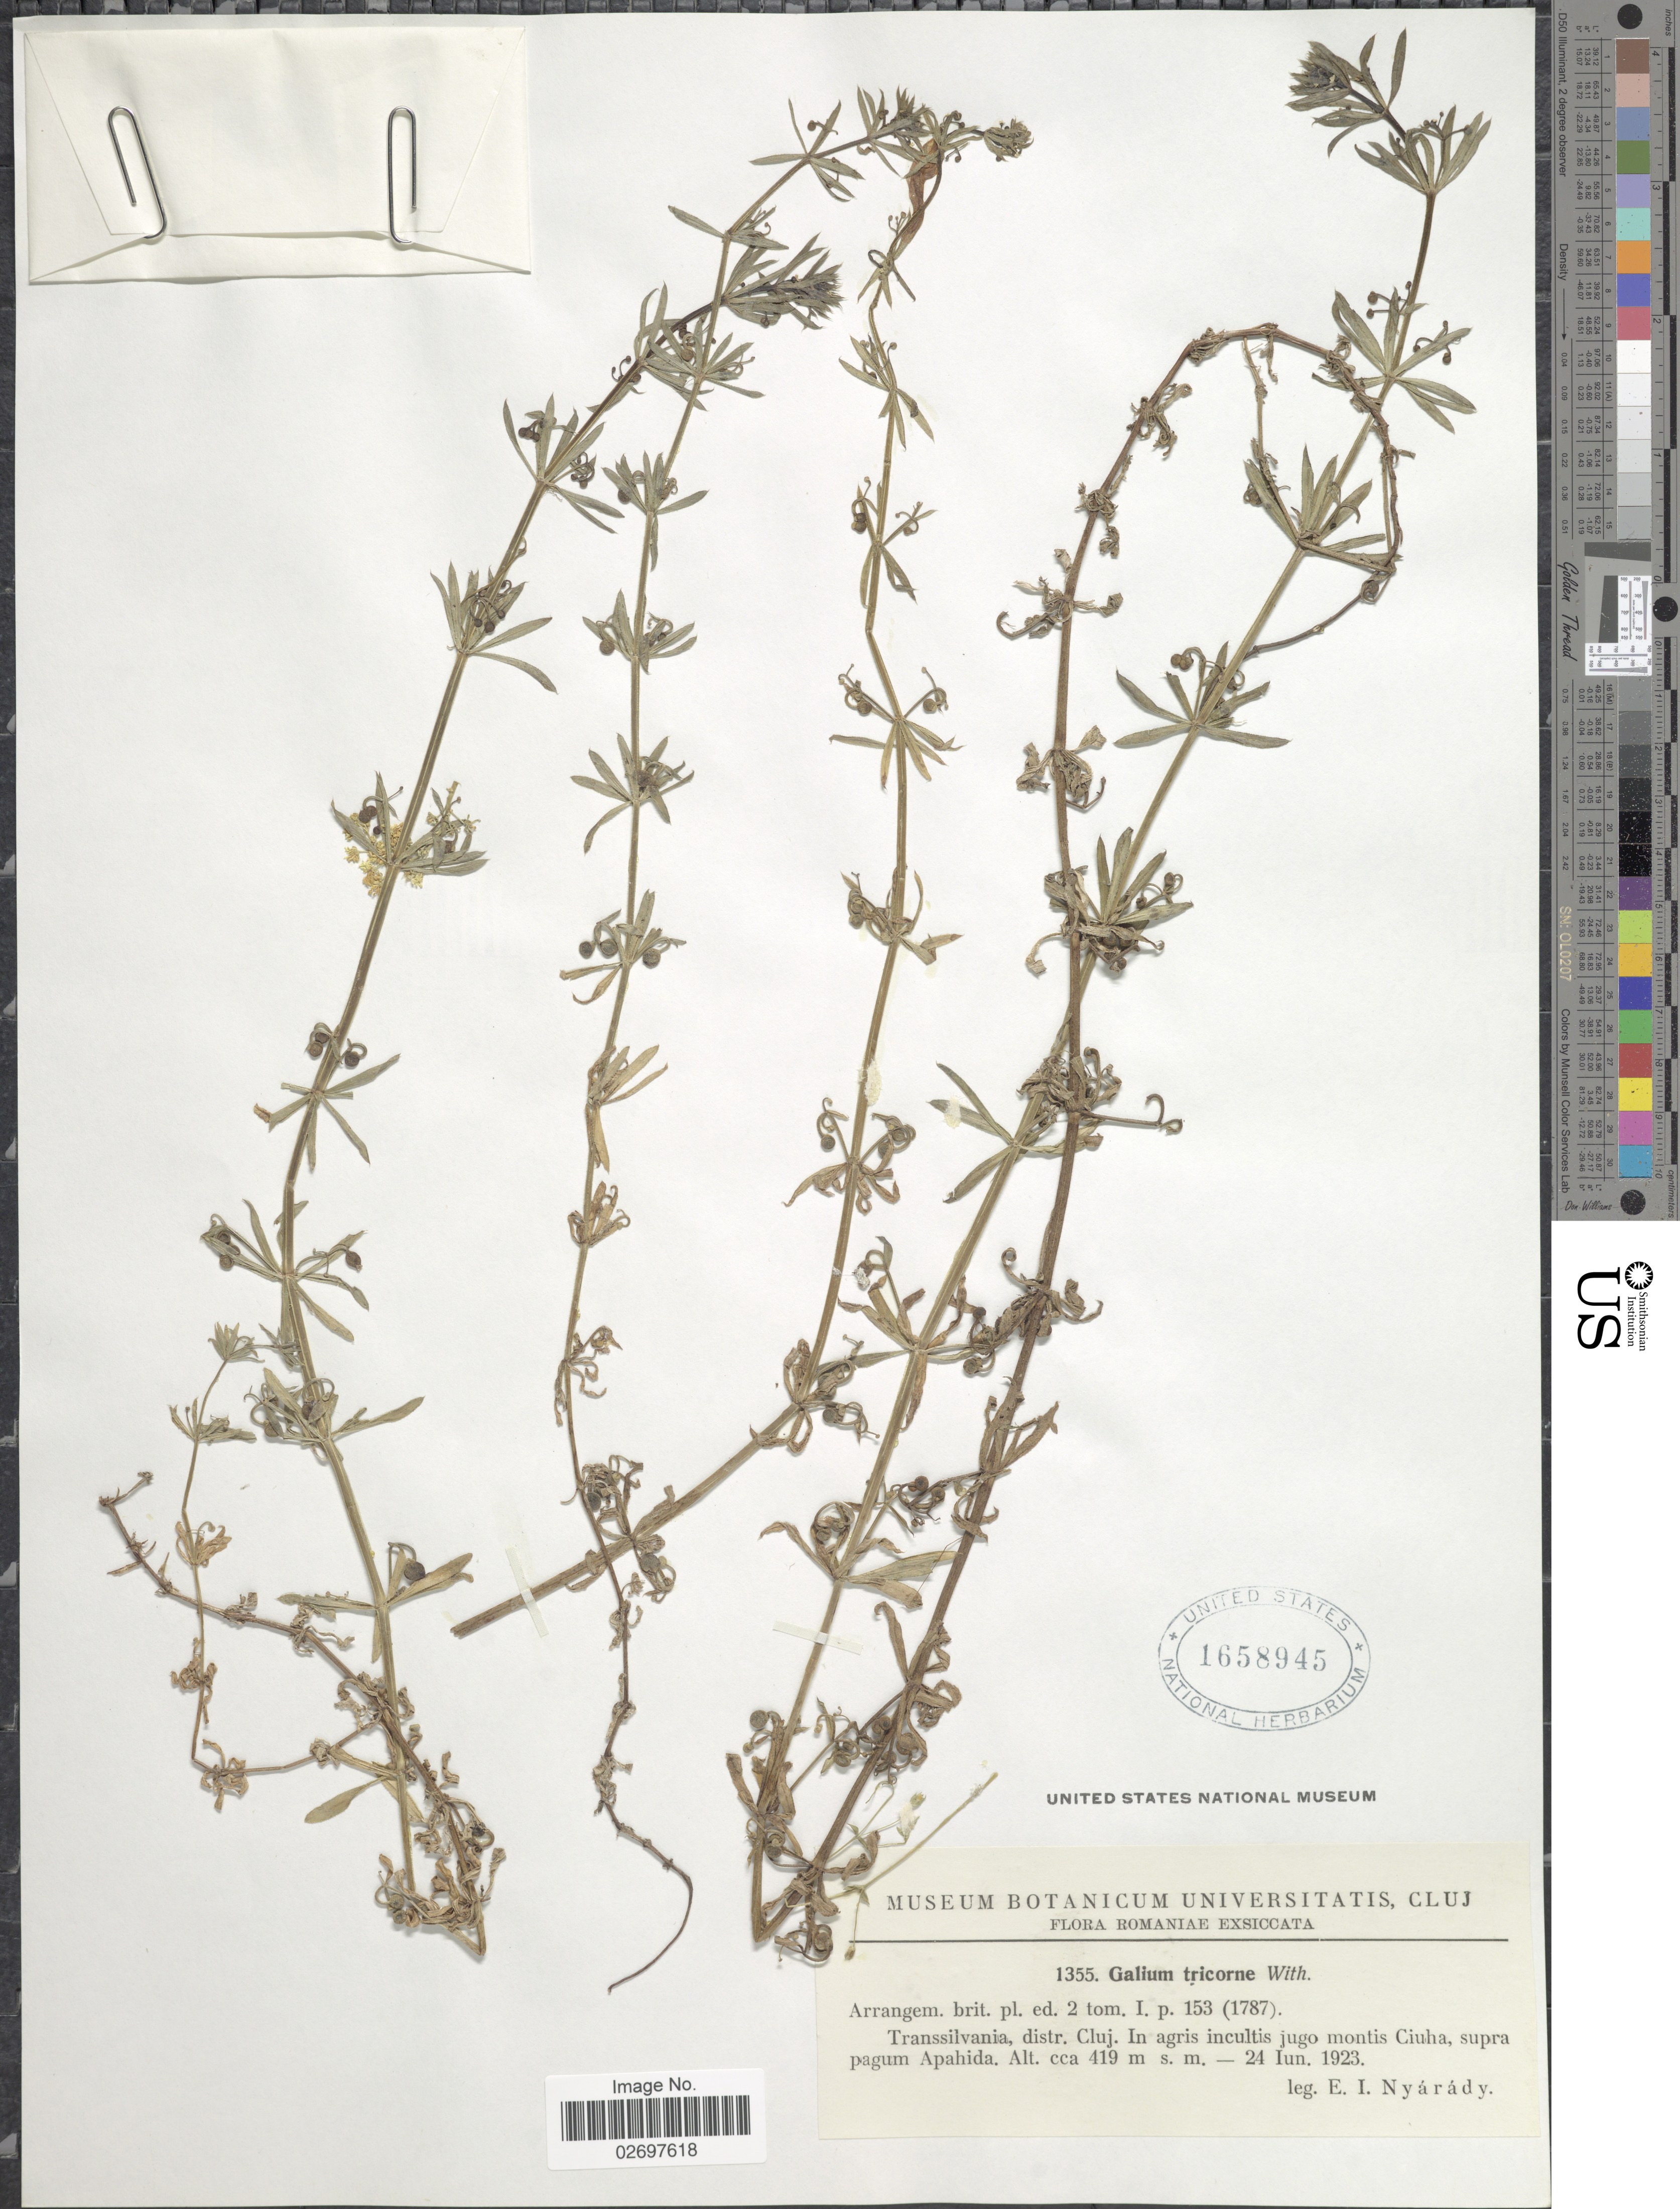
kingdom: Plantae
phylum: Tracheophyta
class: Magnoliopsida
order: Gentianales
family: Rubiaceae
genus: Galium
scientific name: Galium tricorne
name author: Stokes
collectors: E. Nyárády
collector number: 1355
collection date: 1923-06-24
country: Romania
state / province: Cluj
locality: Transsilvania. In agris incultis jugo montis Ciuha, supra pagum Apahida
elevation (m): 419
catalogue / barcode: US 1658945